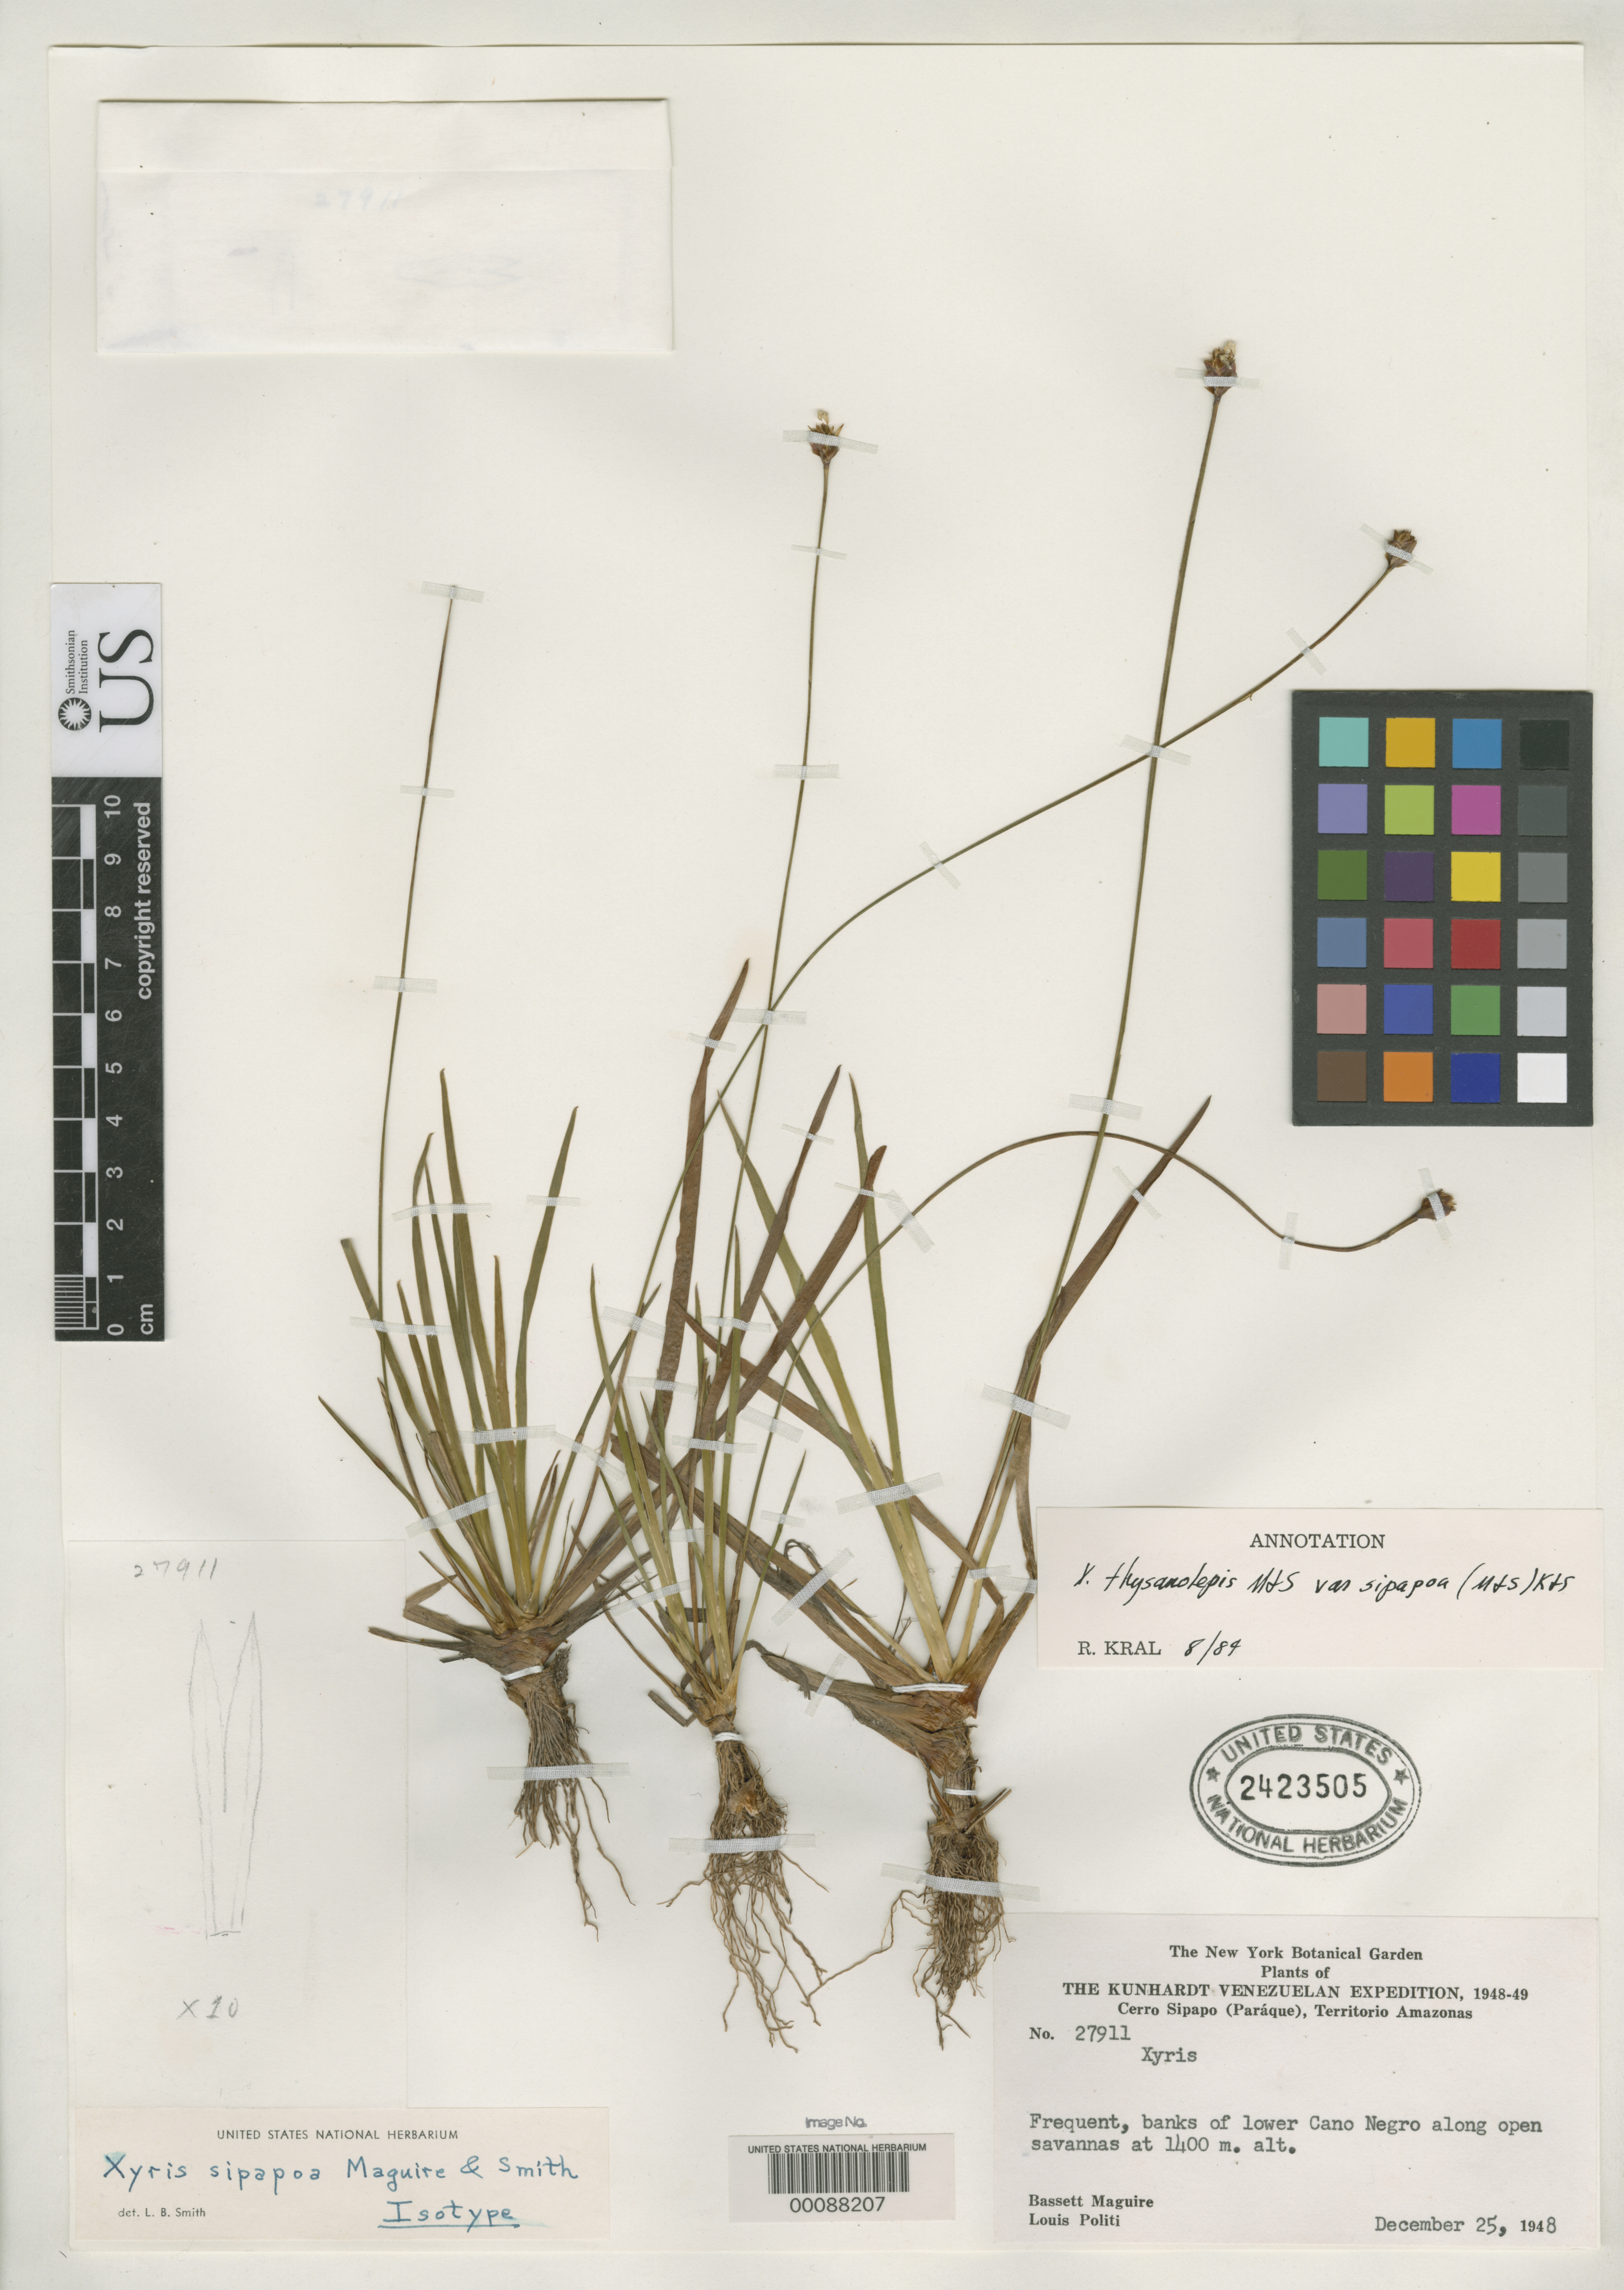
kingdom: Plantae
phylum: Tracheophyta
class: Liliopsida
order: Poales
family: Xyridaceae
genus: Xyris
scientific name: Xyris sipapoa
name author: Maguire & L.B. Sm.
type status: Isotype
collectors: B. Maguire & L. Politi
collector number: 27911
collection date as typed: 25 Dec 1948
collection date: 1948-12-25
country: Venezuela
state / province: Amazonas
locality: Cerro Sipapo (Paraque), banks of lower Cano Negro.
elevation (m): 1400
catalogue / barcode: US 2423505